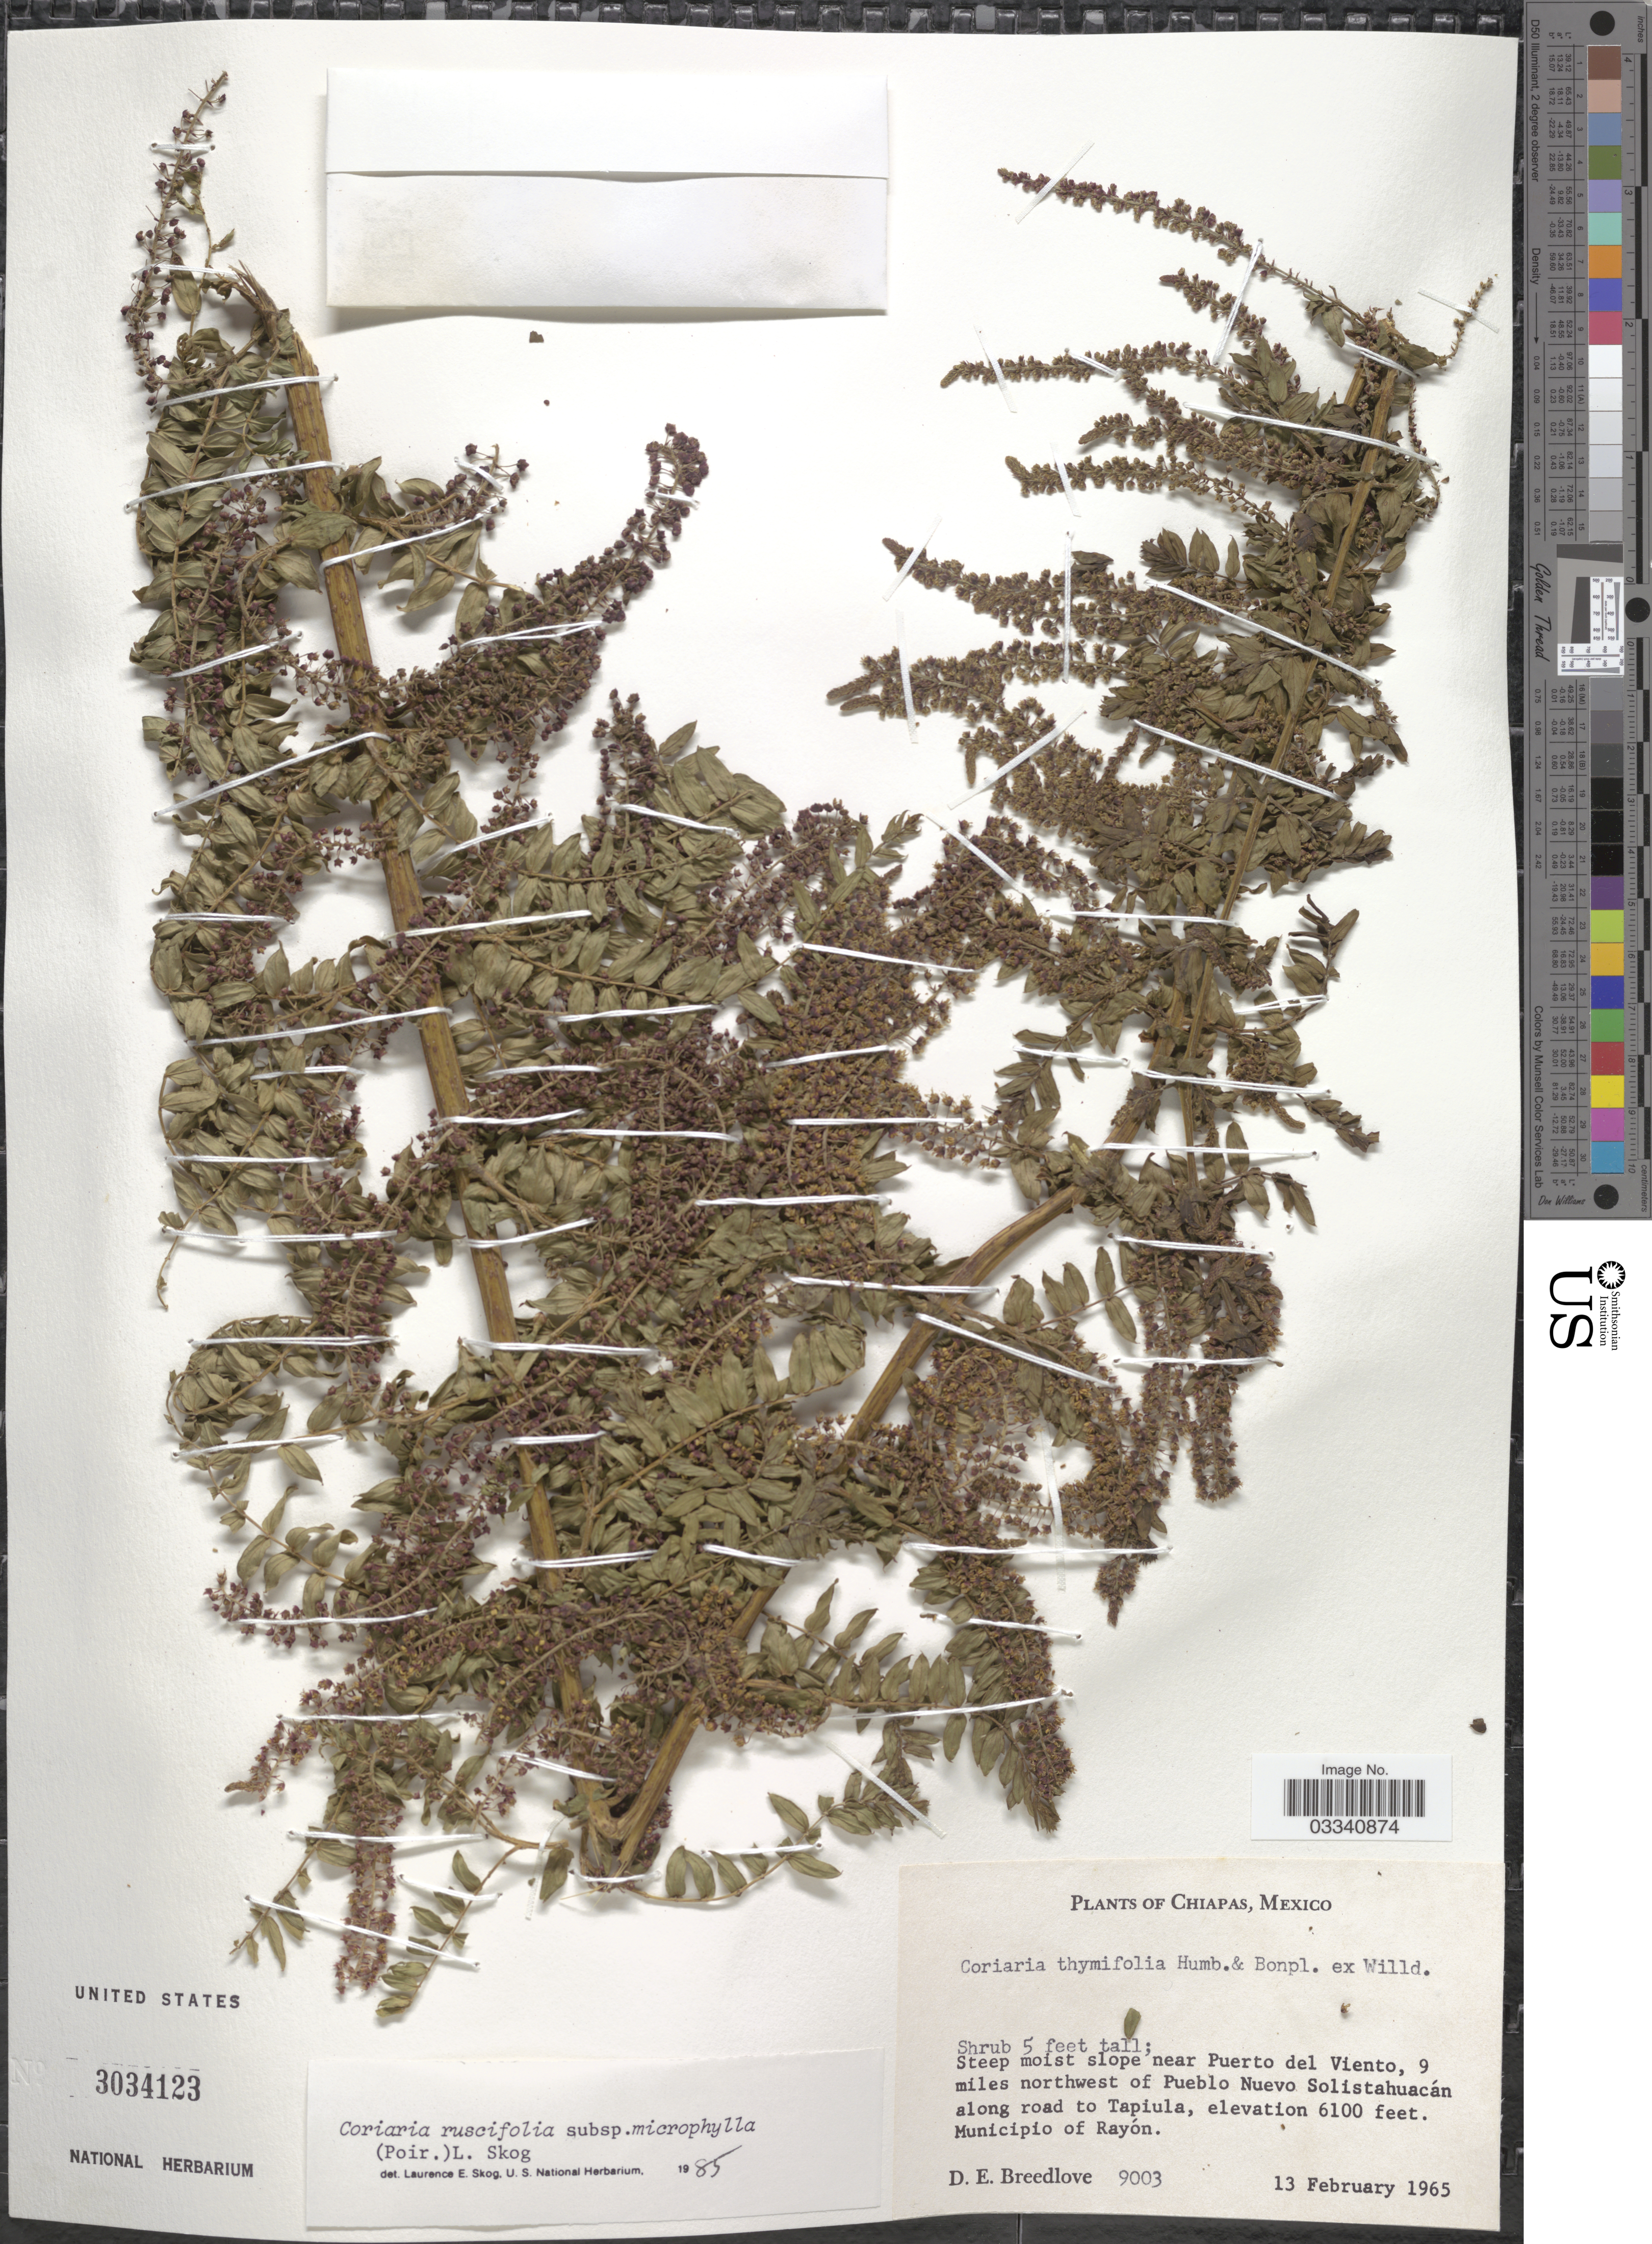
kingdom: Plantae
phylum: Tracheophyta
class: Magnoliopsida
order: Cucurbitales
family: Coriariaceae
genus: Coriaria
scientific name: Coriaria ruscifolia subsp. microphylla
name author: (Poir.) L.E. Skog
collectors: D. E. Breedlove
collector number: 9003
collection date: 1965-02-13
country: Mexico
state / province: Chiapas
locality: Steep moist slope near Puerto del Viento, 9 miles northwest of Pueblo Nuevo Solistahuacán along road to Tapiula. Municipio of Rayón.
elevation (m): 1859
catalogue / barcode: US 3034123